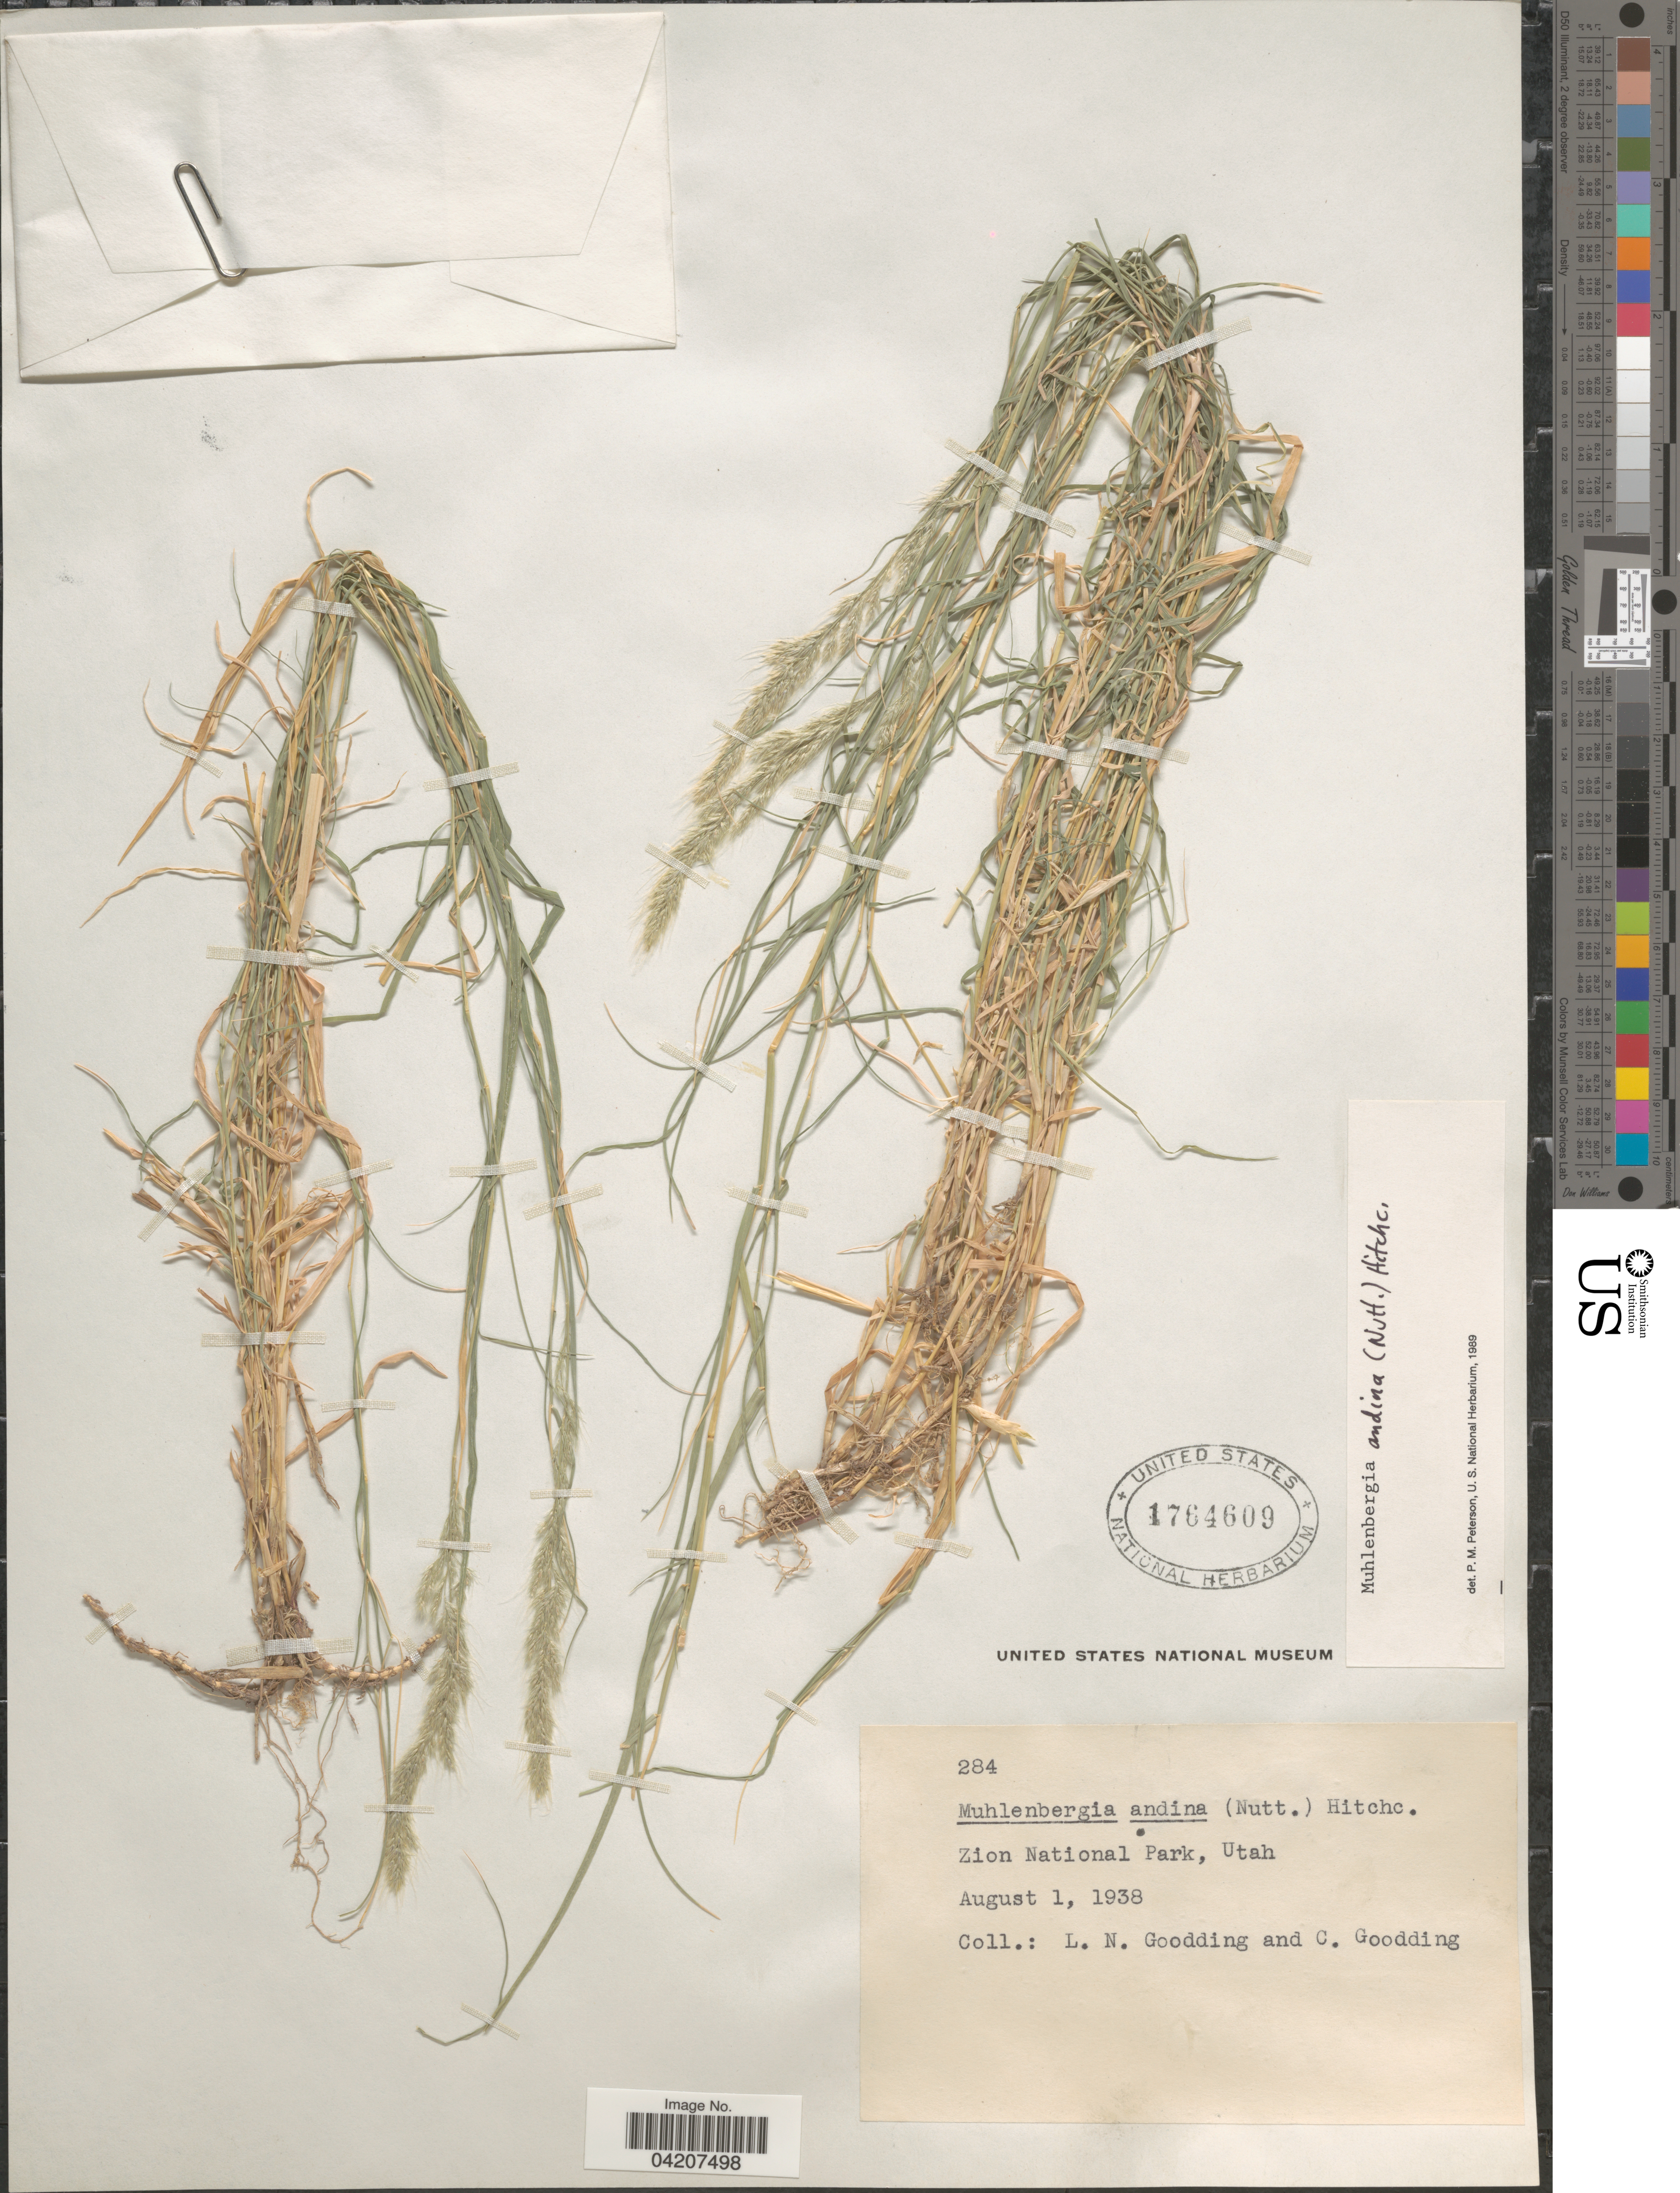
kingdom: Plantae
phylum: Tracheophyta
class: Liliopsida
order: Poales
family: Poaceae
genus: Muhlenbergia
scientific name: Muhlenbergia andina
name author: (Nutt.) Hitchc.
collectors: L. N. Goodding & C. Goodding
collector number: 284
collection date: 1938-08-01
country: United States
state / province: Utah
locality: Zion National Park.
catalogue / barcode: US 1764609